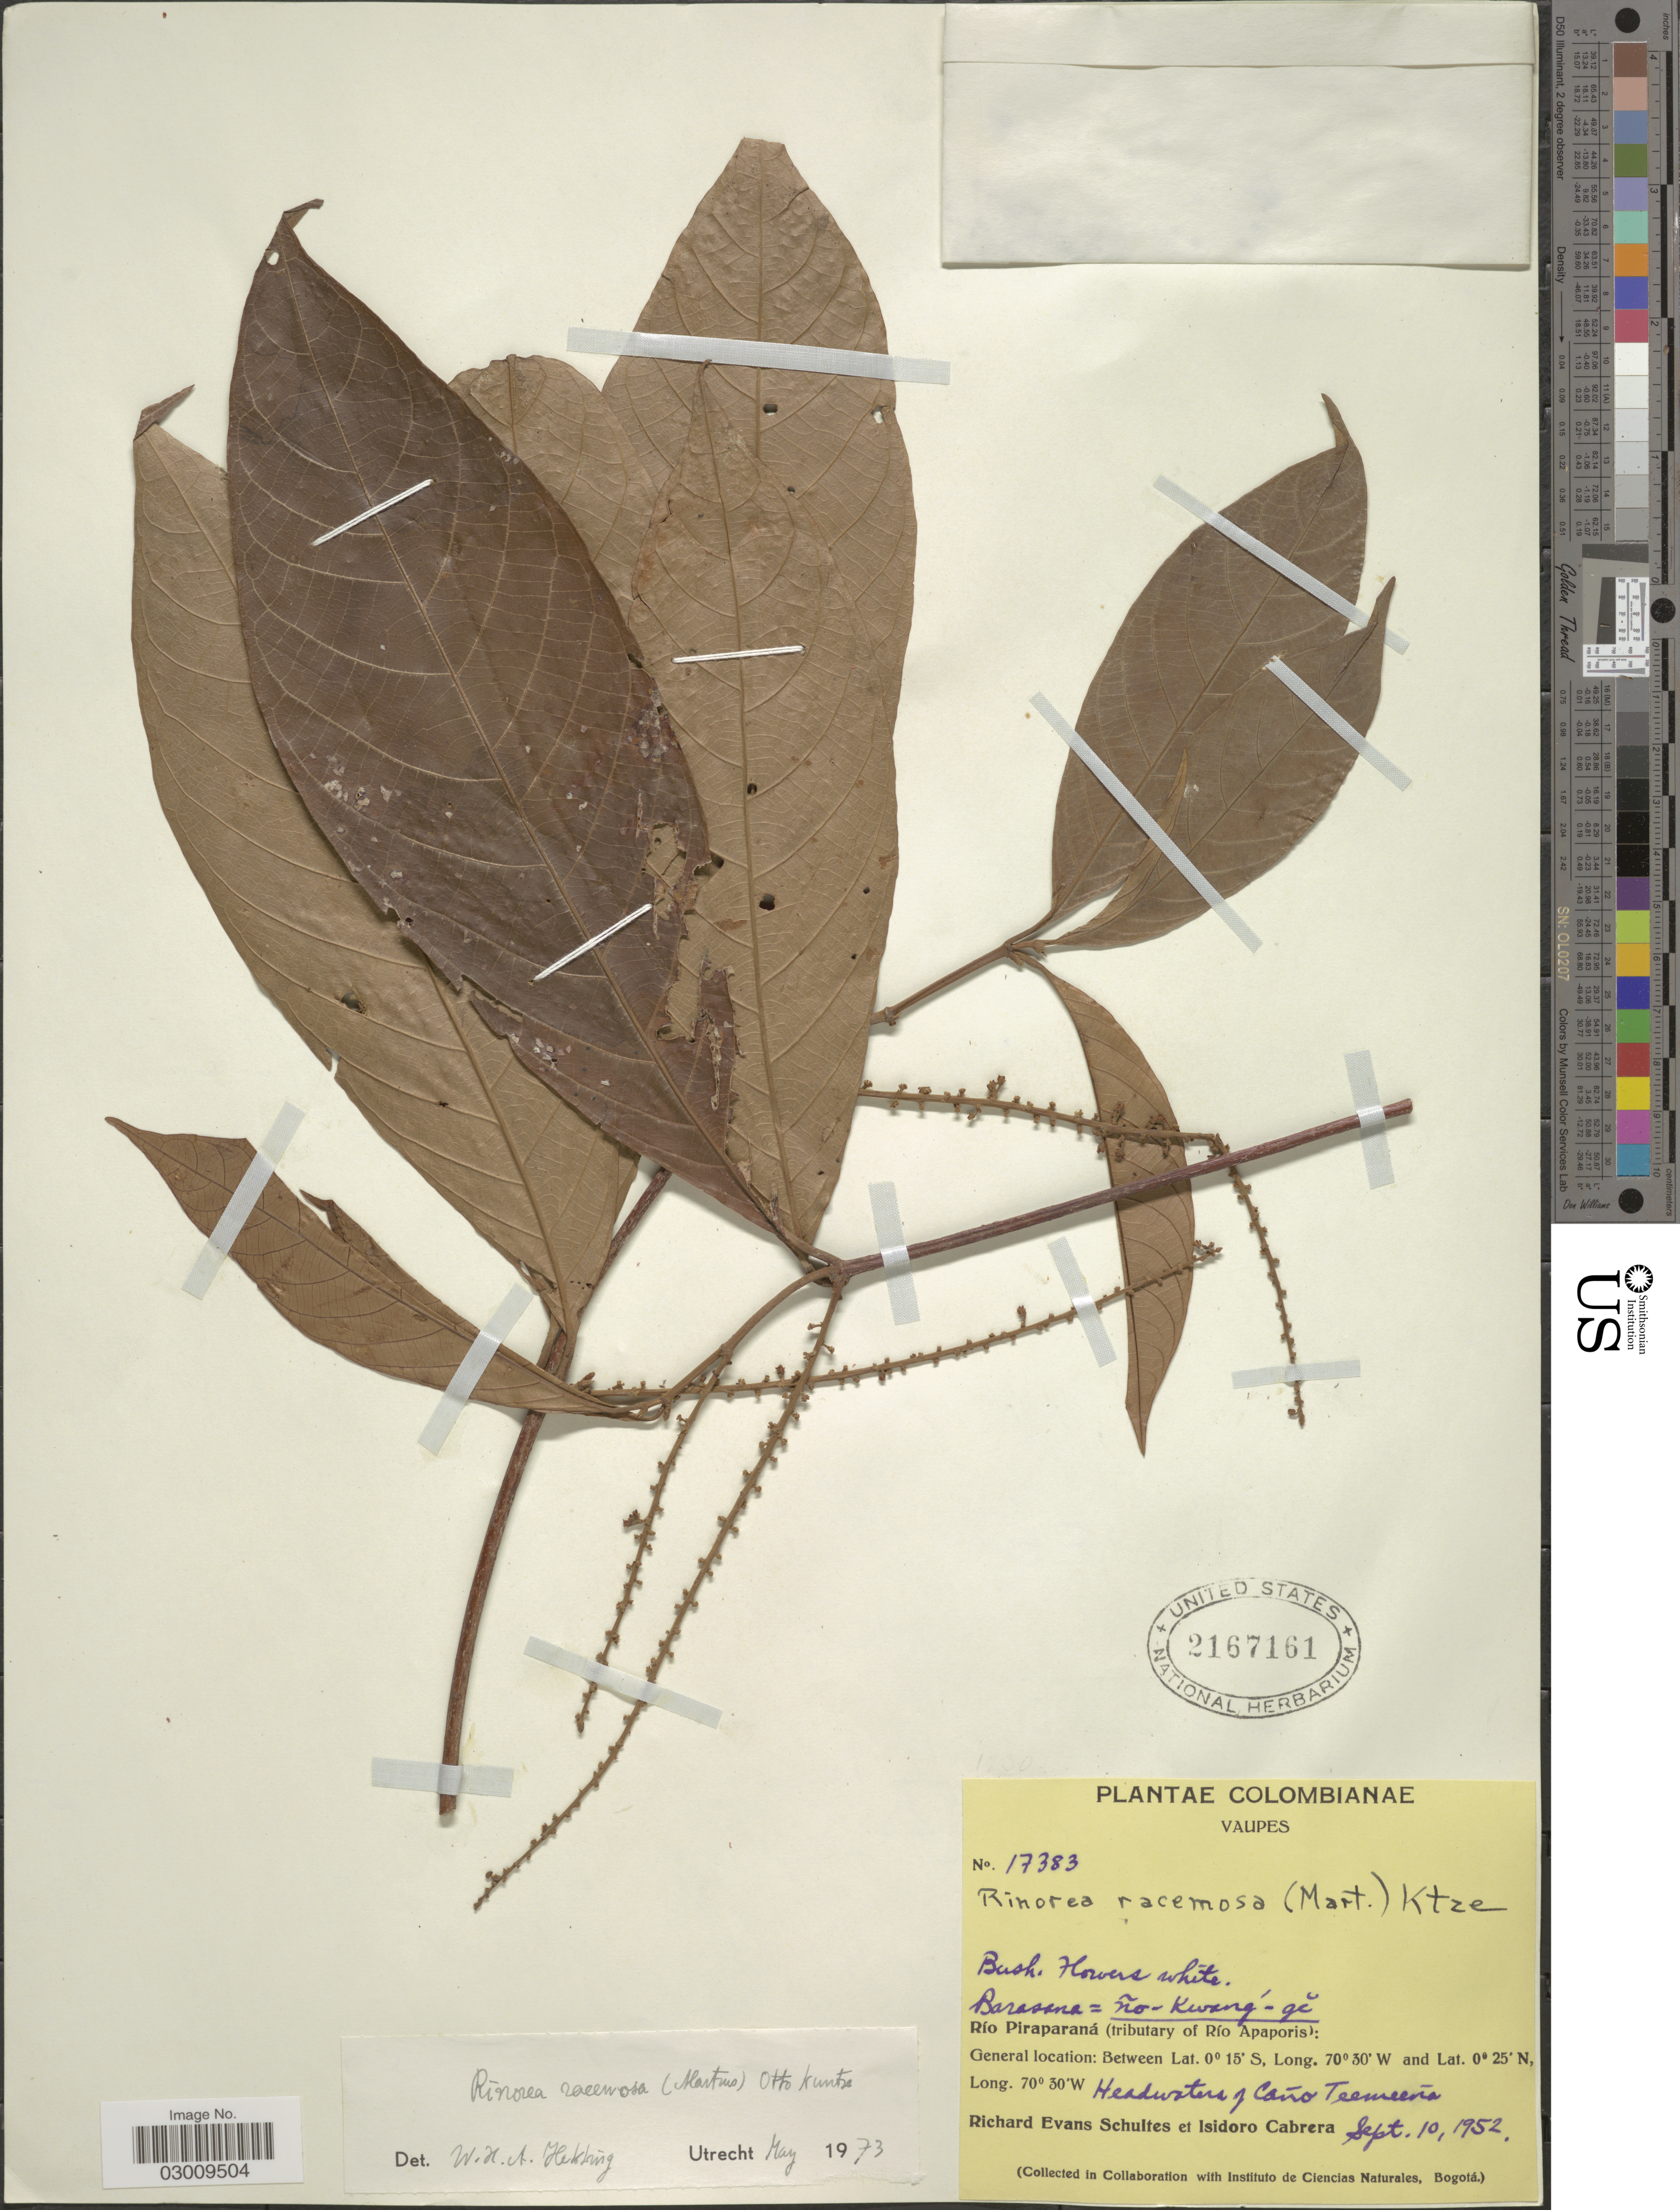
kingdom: Plantae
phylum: Tracheophyta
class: Magnoliopsida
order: Malpighiales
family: Violaceae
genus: Rinorea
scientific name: Rinorea racemosa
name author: (Mart.) Kuntze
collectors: R. E. Schultes & I. Cabrera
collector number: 17383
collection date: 1952-09-10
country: Colombia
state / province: Vaupés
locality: Río Piraparaná(tributary of Río Apaporis): Headwaters of Caño Teemeeña.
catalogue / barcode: US 2167161